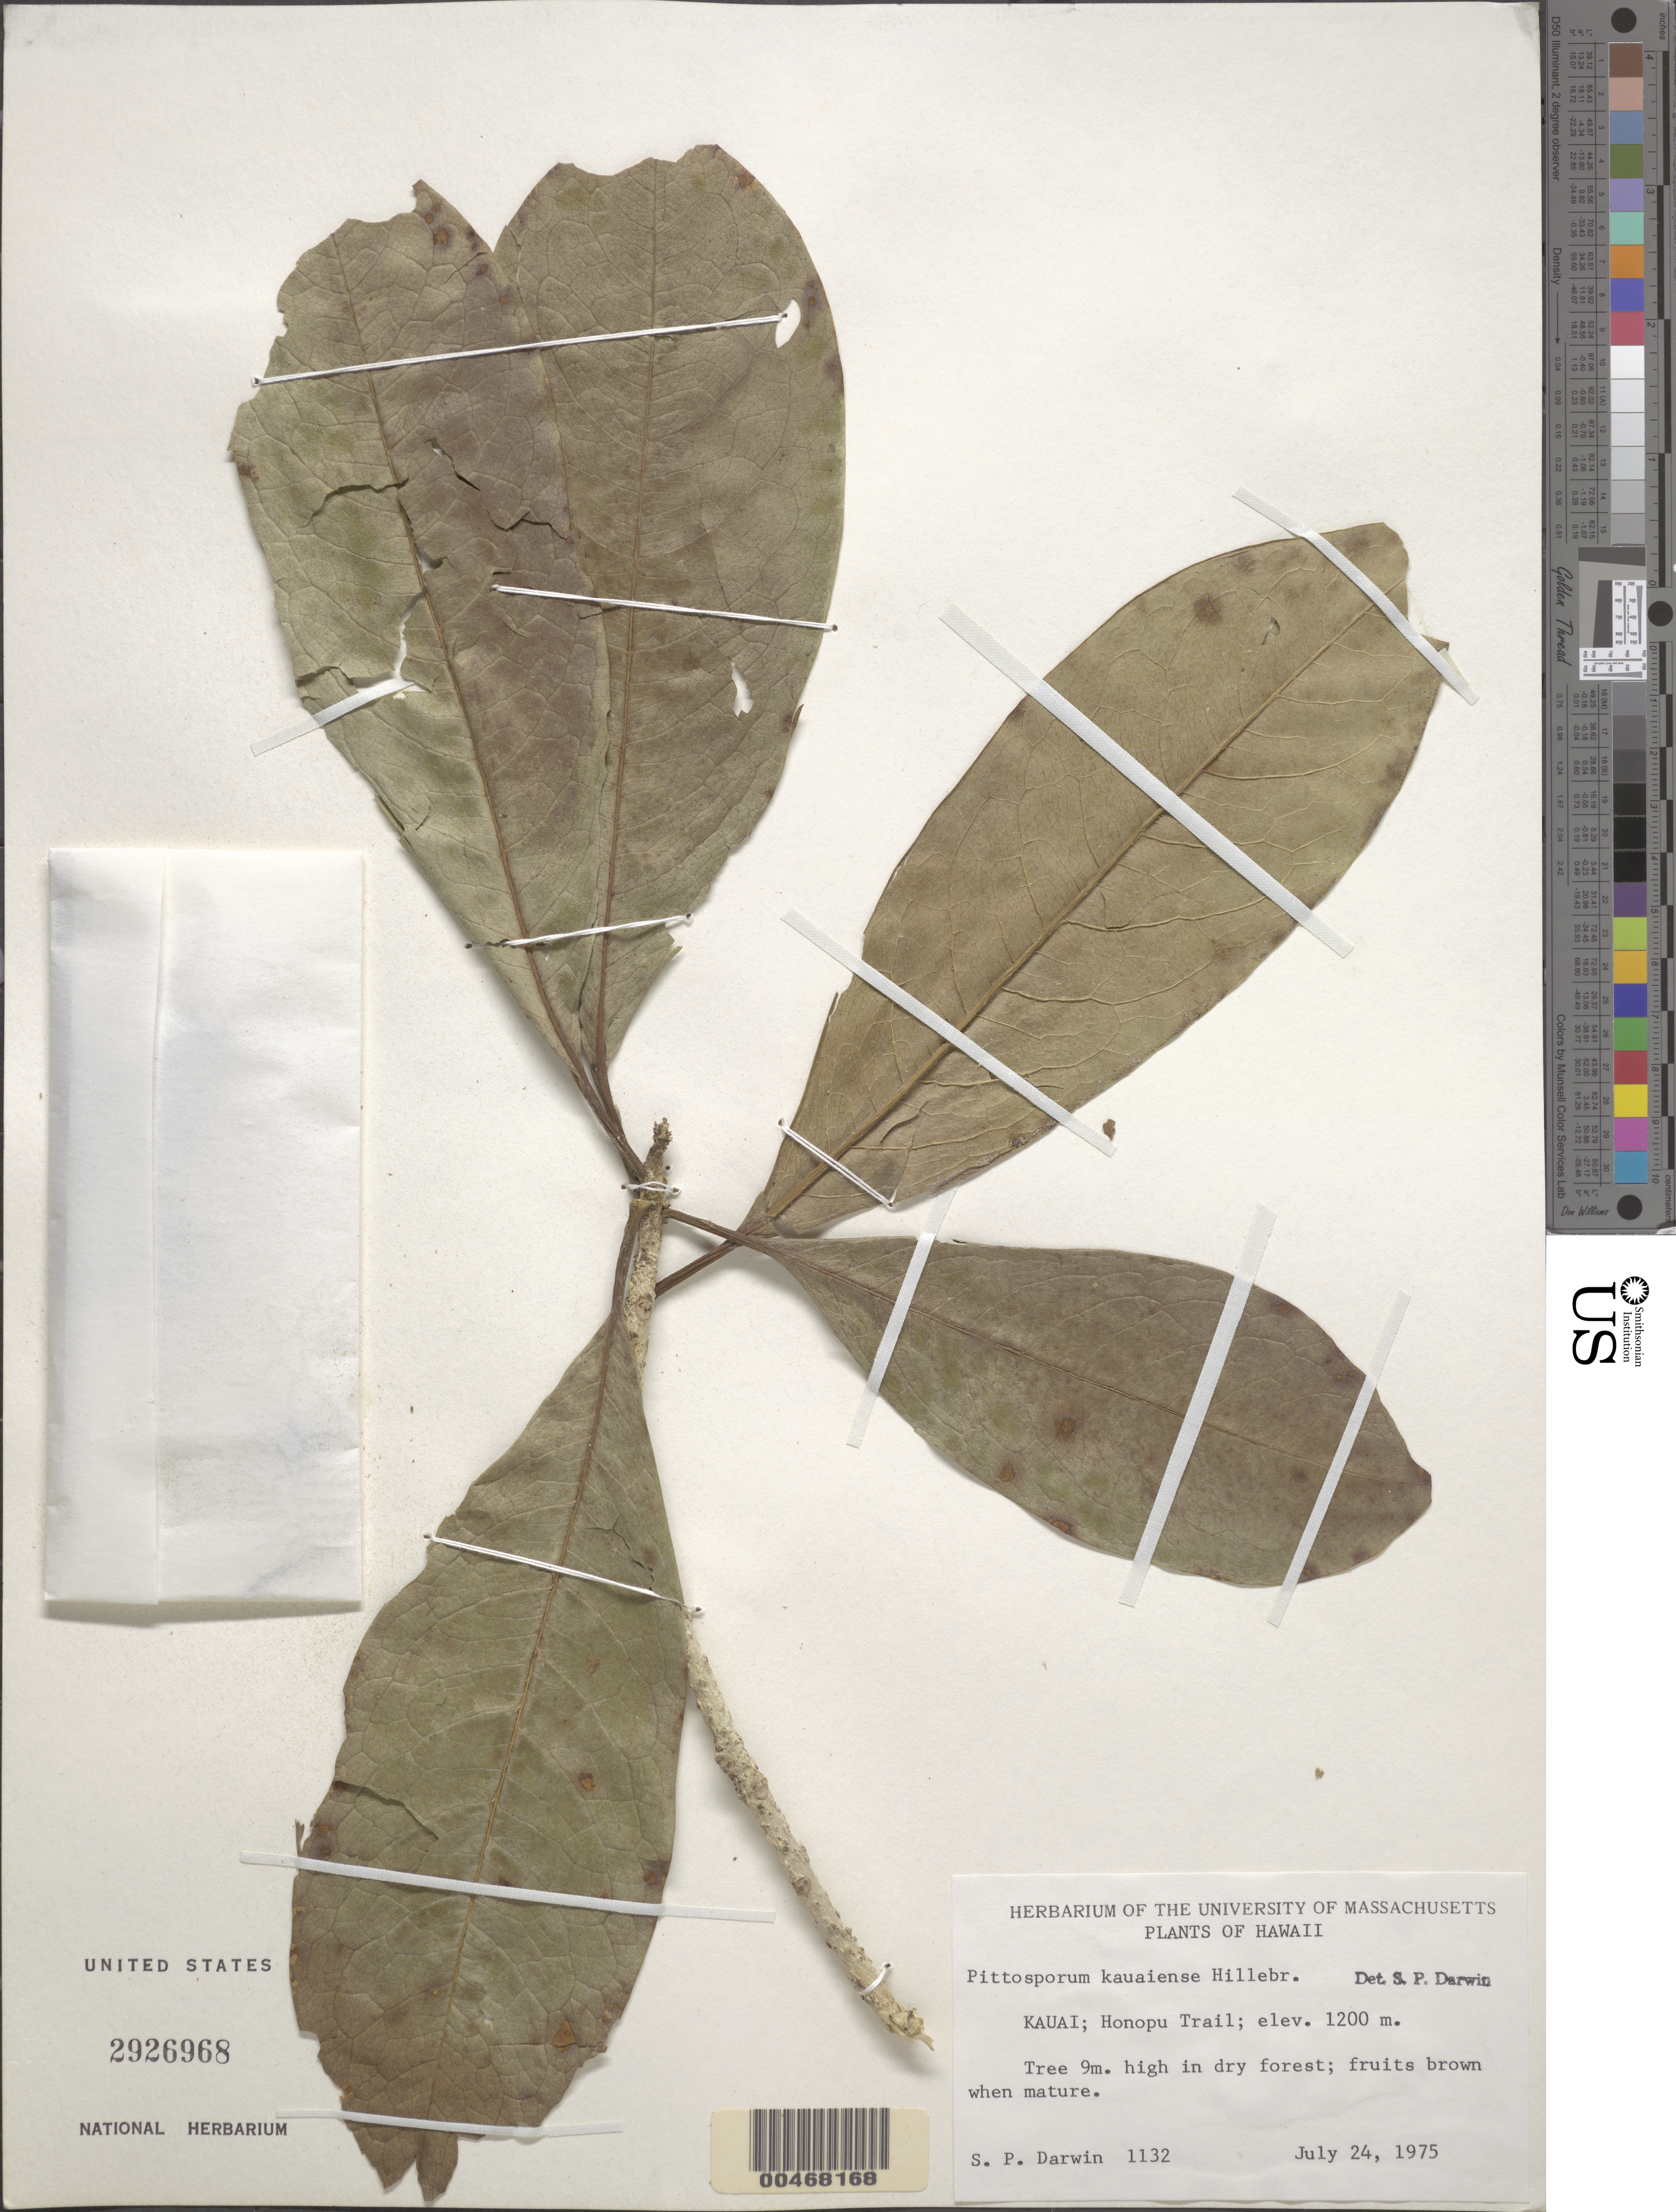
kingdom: Plantae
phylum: Tracheophyta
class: Magnoliopsida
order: Apiales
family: Pittosporaceae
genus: Pittosporum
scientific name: Pittosporum kauaiense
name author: Hillebr.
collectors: S. P. Darwin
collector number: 1132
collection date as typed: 24 Jul 1975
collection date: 1975-07-24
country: United States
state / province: Hawaii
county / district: Kauai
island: Kaua'i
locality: Honopu Trail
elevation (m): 1200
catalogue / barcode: US 2926968